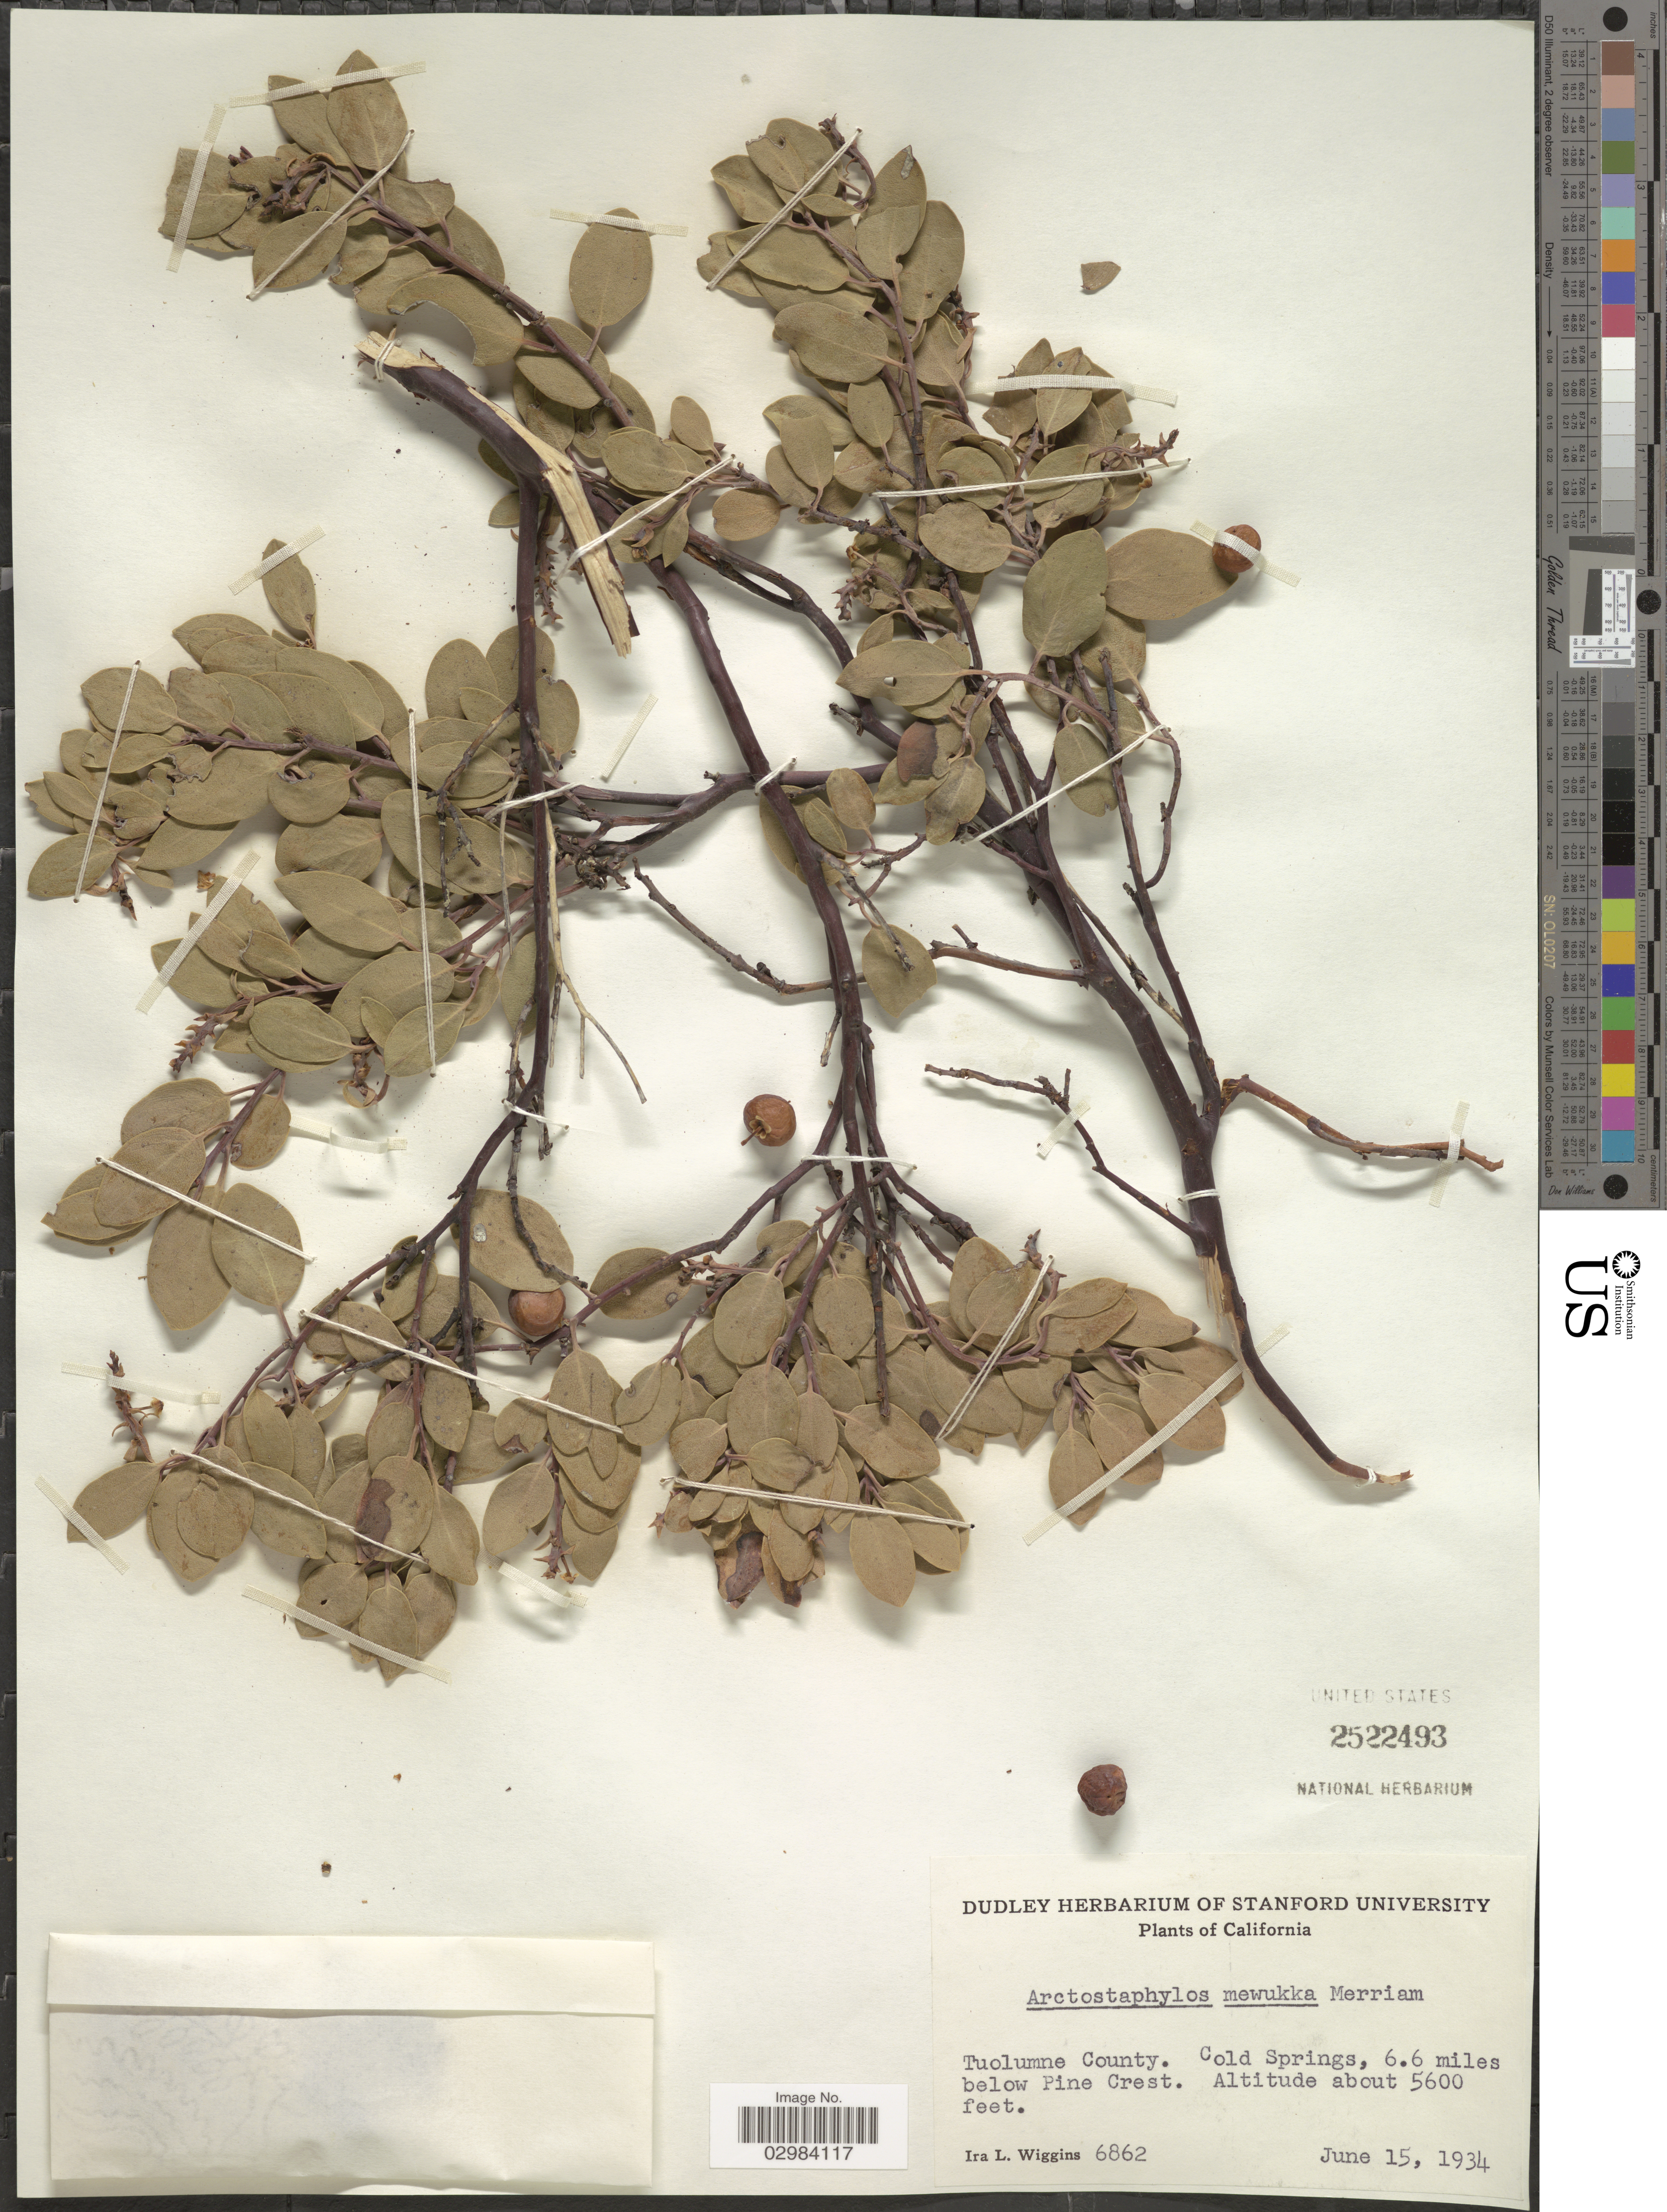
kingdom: Plantae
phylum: Tracheophyta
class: Magnoliopsida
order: Ericales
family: Ericaceae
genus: Arctostaphylos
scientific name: Arctostaphylos mewukka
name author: Merriam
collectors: I. L. Wiggins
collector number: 6862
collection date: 1934-06-15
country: United States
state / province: California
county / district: Tuolumne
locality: Tuolumne County, Cold Springs, 6.6 miles below Pine Crest.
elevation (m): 1707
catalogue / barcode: US 2522493